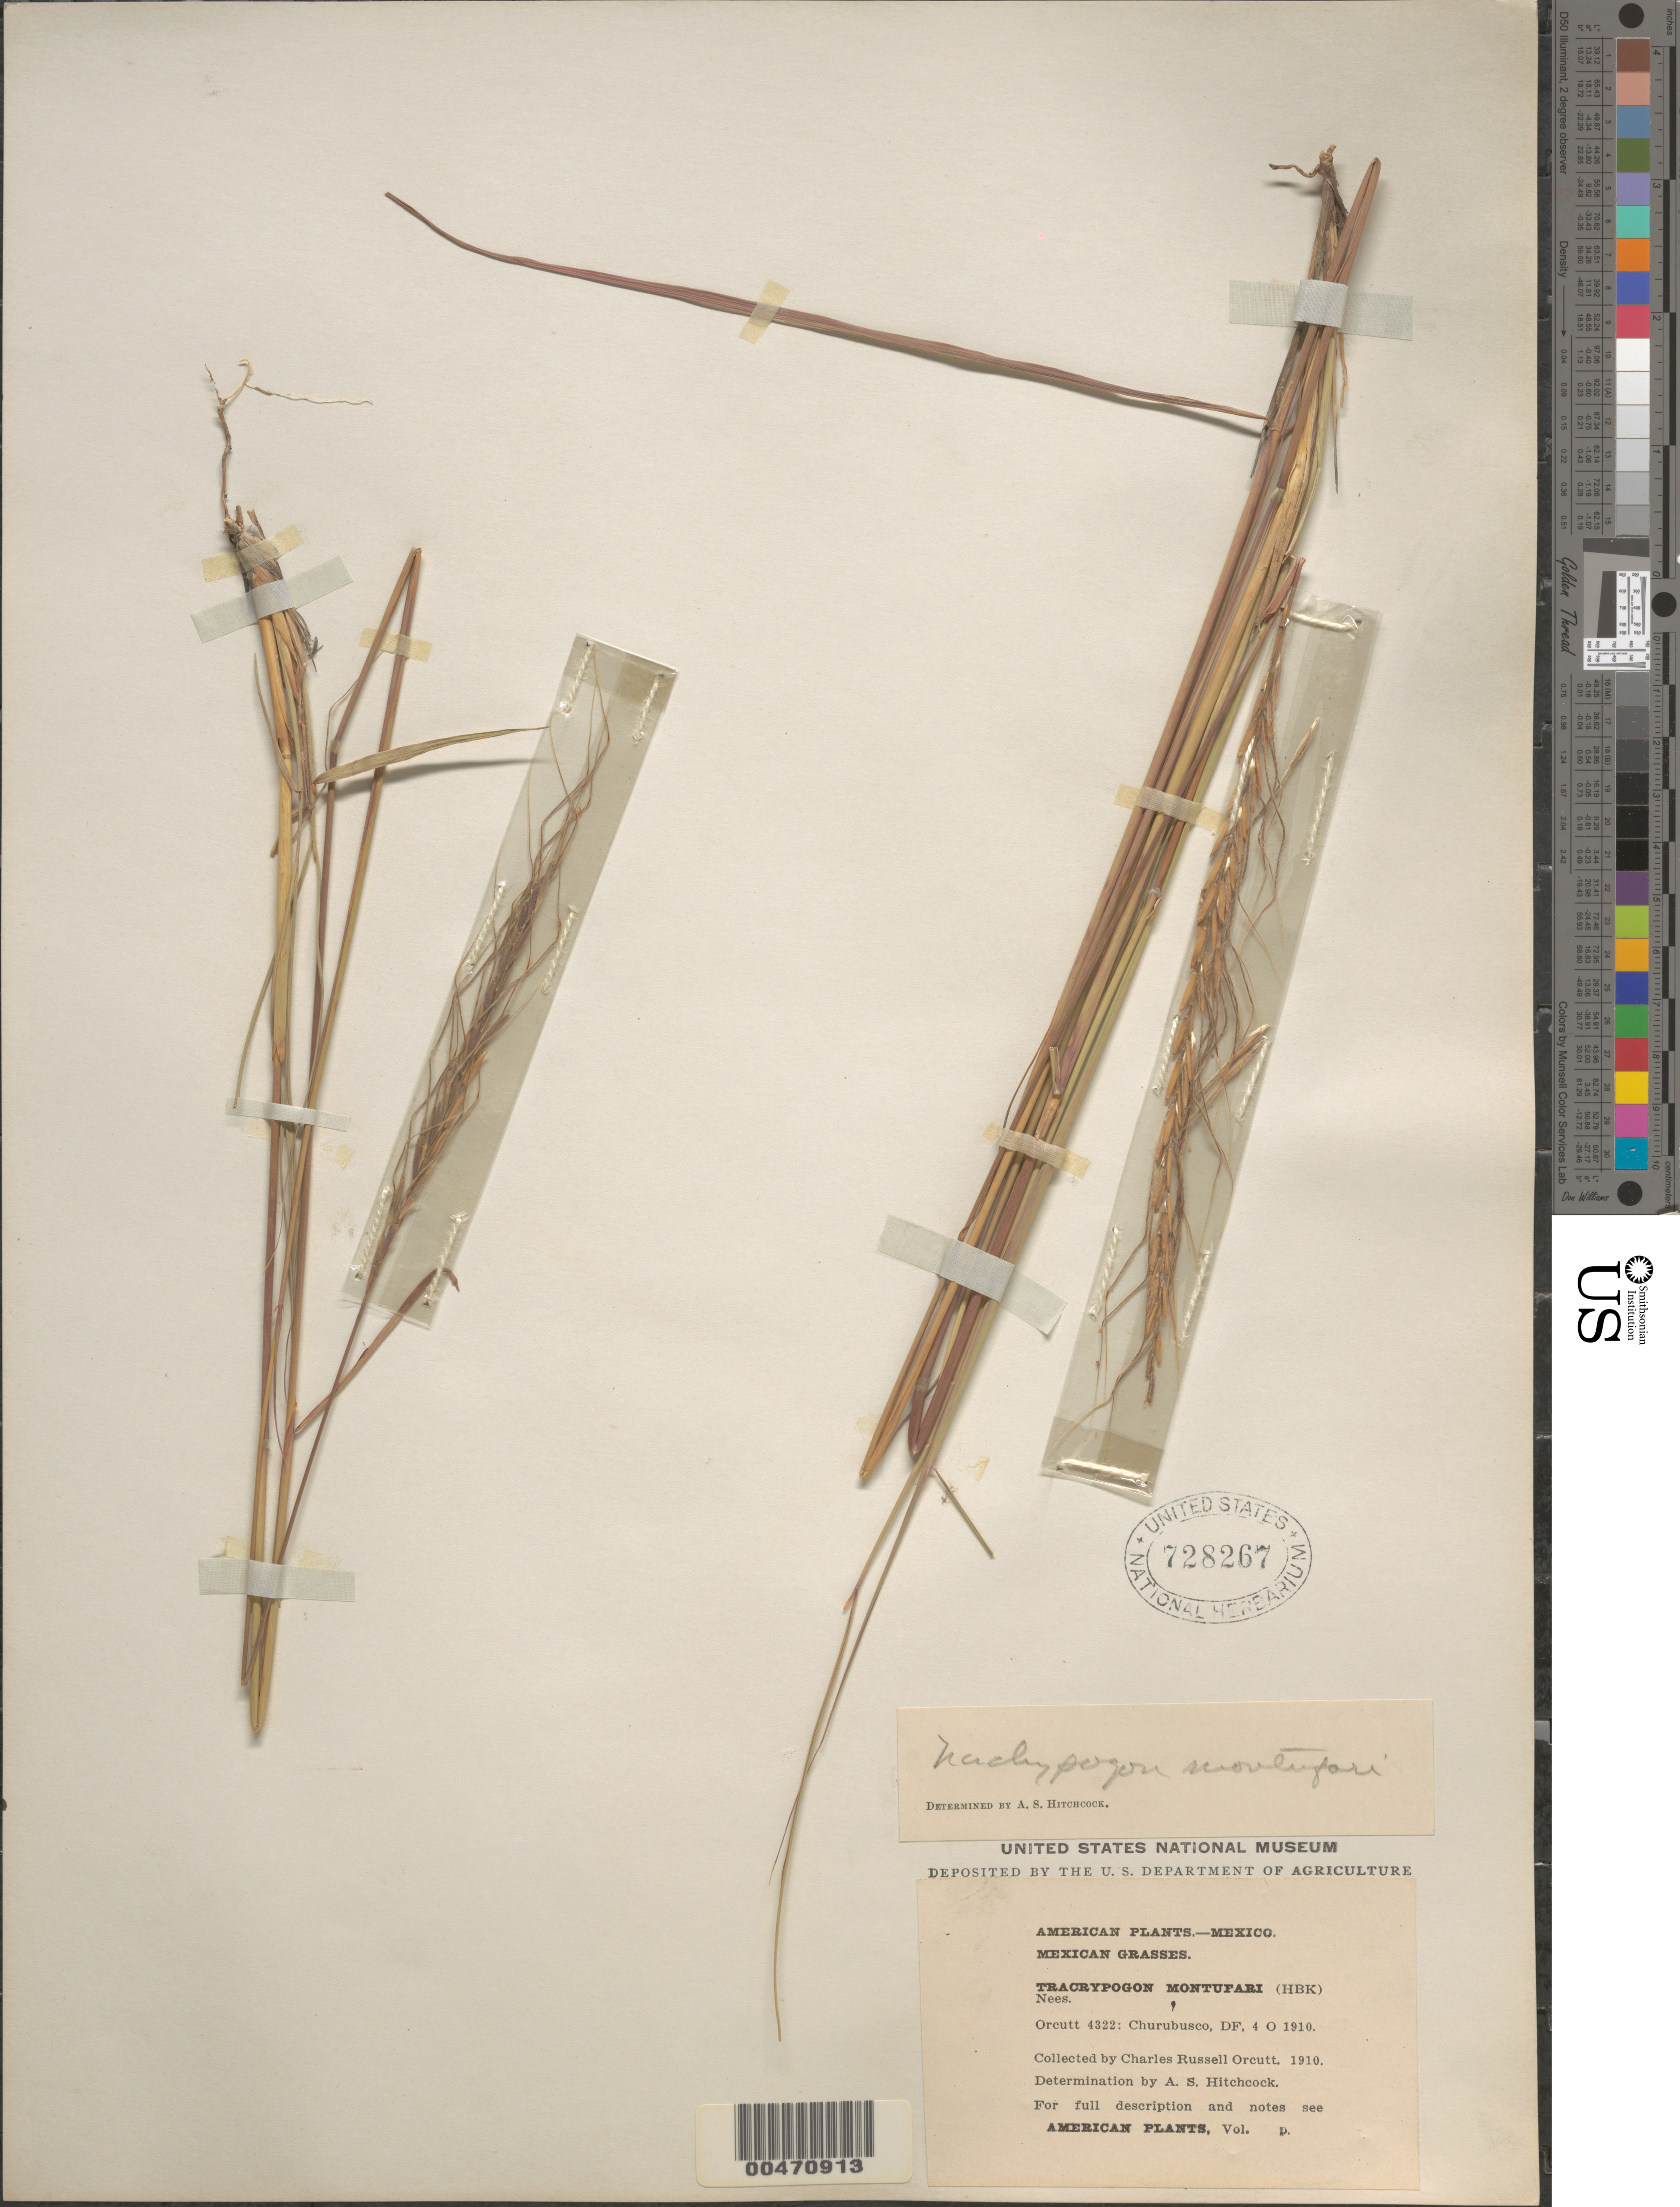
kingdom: Plantae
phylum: Tracheophyta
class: Liliopsida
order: Poales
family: Poaceae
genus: Trachypogon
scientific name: Trachypogon montufari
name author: (Kunth) Nees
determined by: Hitchcock, Albert S.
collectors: C. R. Orcutt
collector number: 4322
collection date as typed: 4 Oct 1910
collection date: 1910-10-04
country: Mexico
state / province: Distrito Federal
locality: Churubusco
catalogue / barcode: US 728267